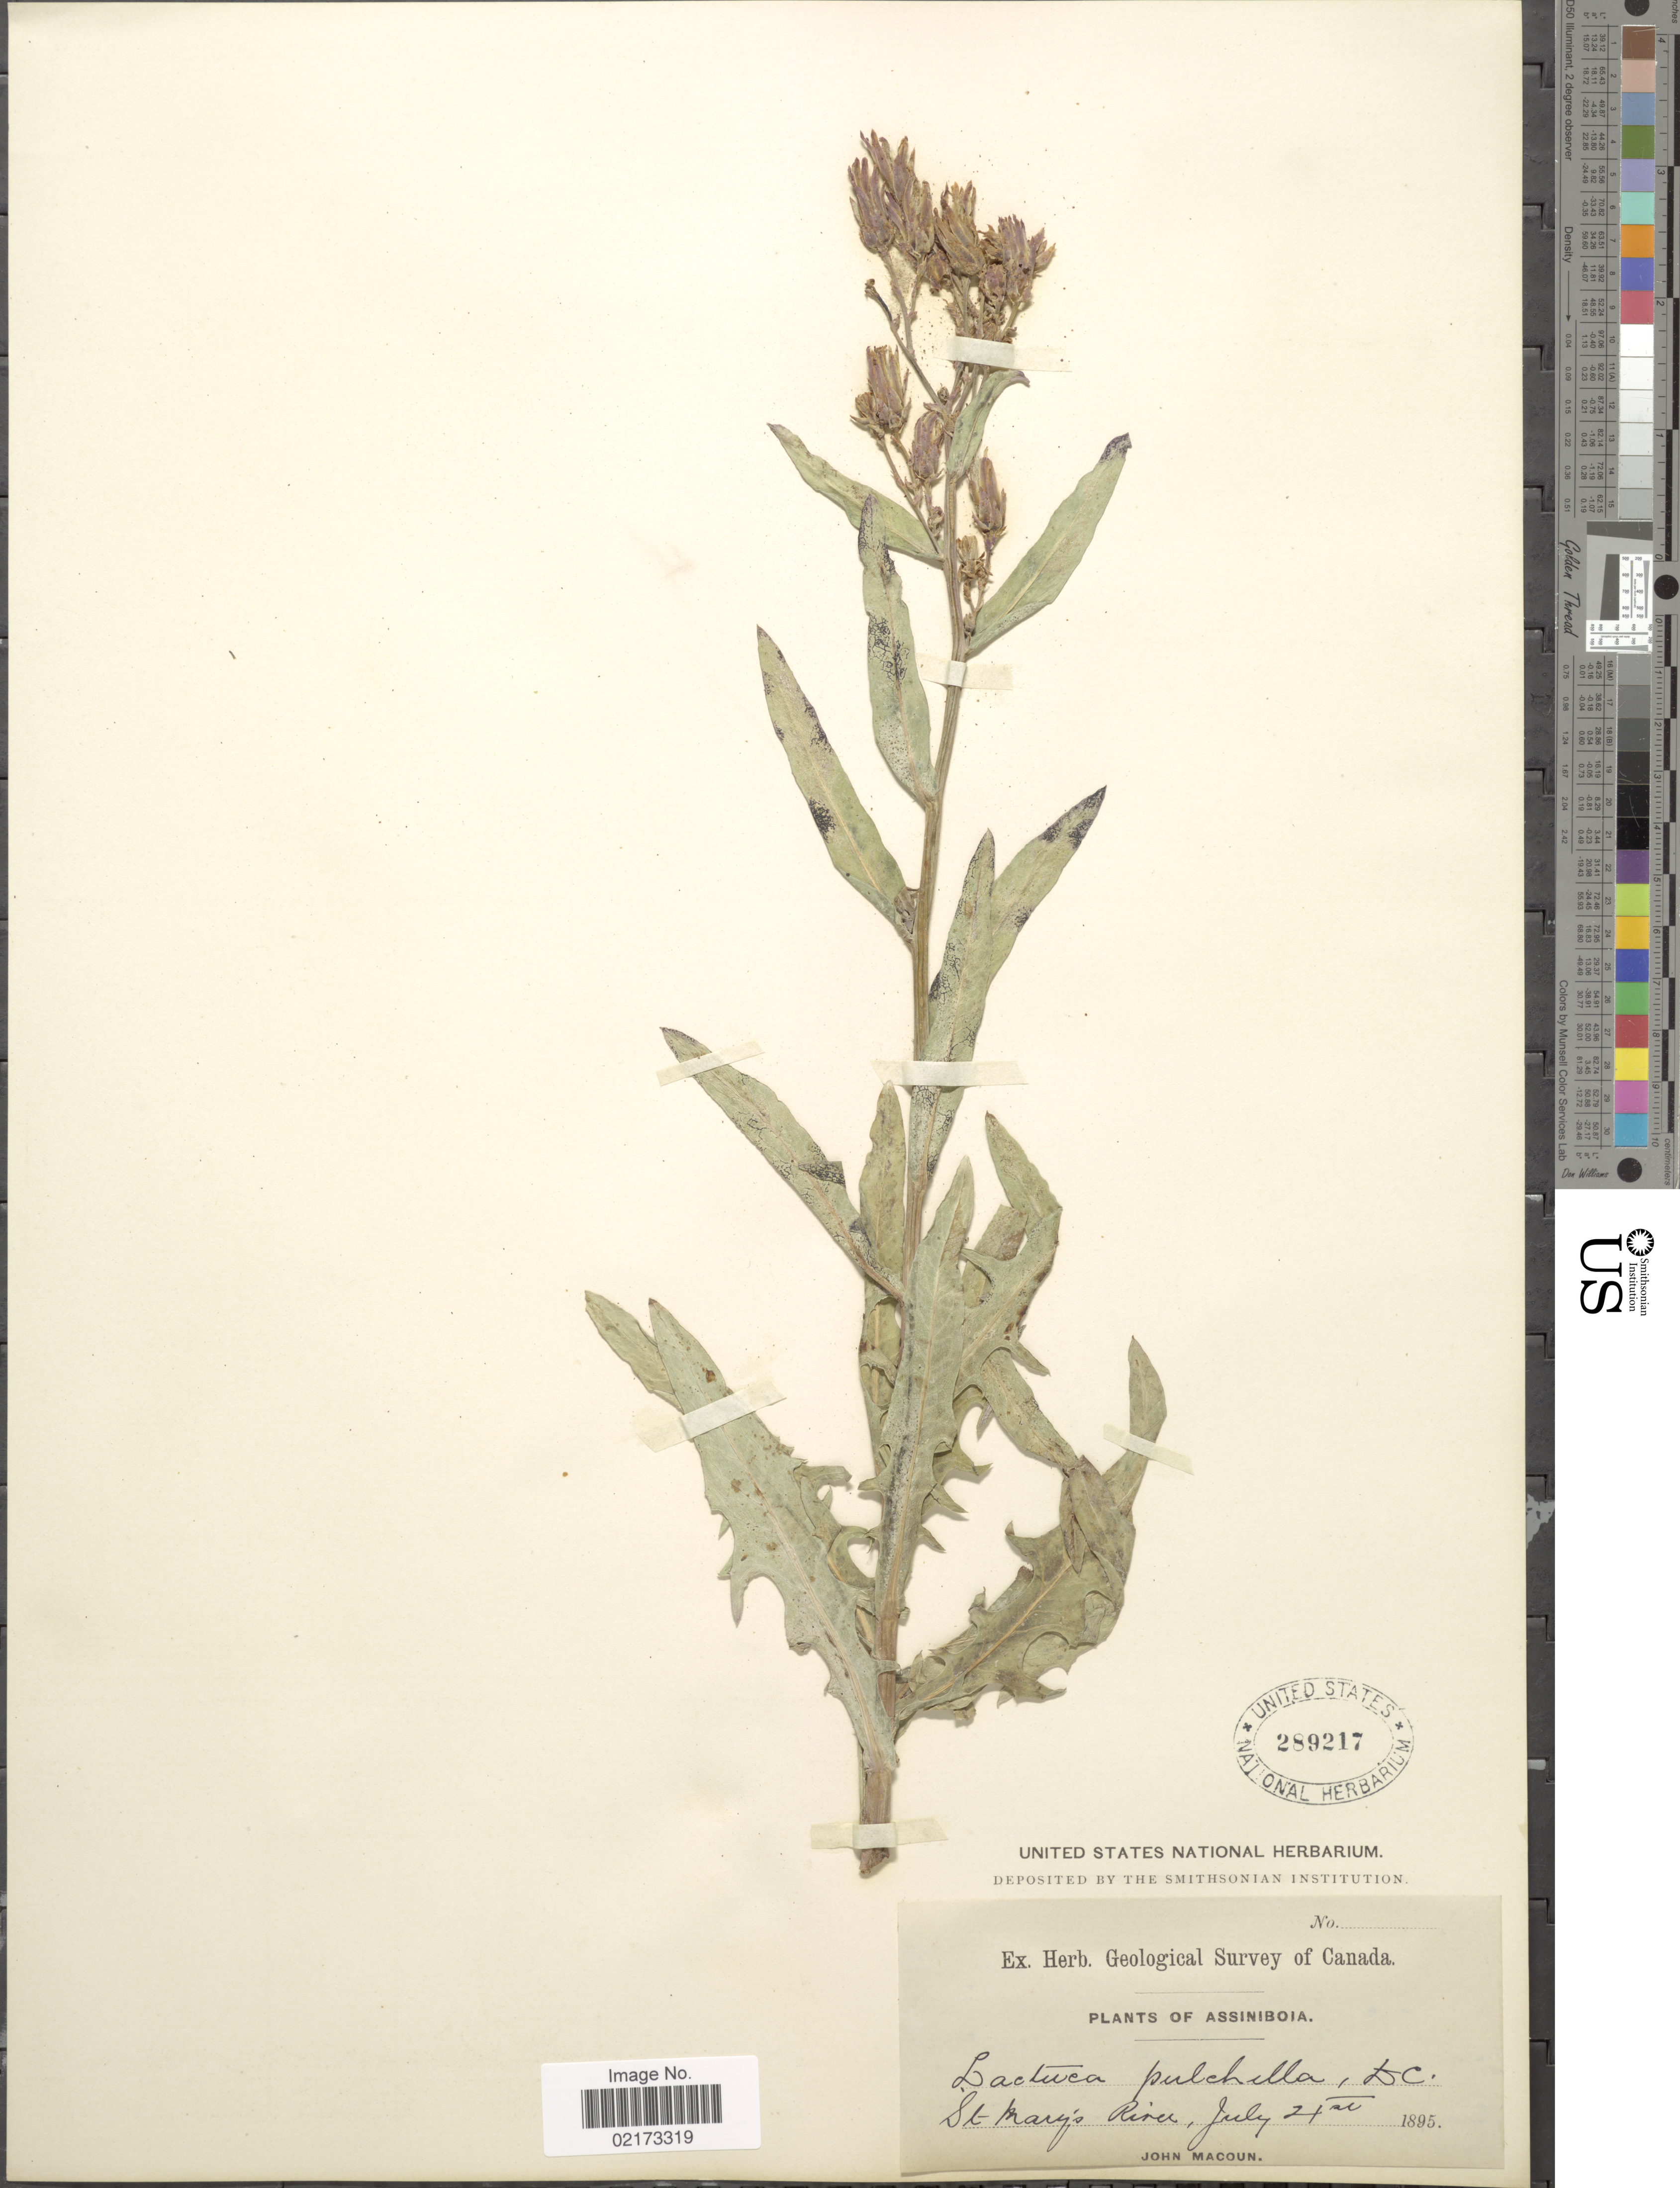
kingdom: Plantae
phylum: Tracheophyta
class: Magnoliopsida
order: Asterales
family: Asteraceae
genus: Lactuca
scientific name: Lactuca tatarica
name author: (L.) C.A. Mey.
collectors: J. Macoun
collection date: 1895-07-21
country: Canada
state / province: Saskatchewan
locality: Assiniboia, St. Mary's River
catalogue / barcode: US 289217